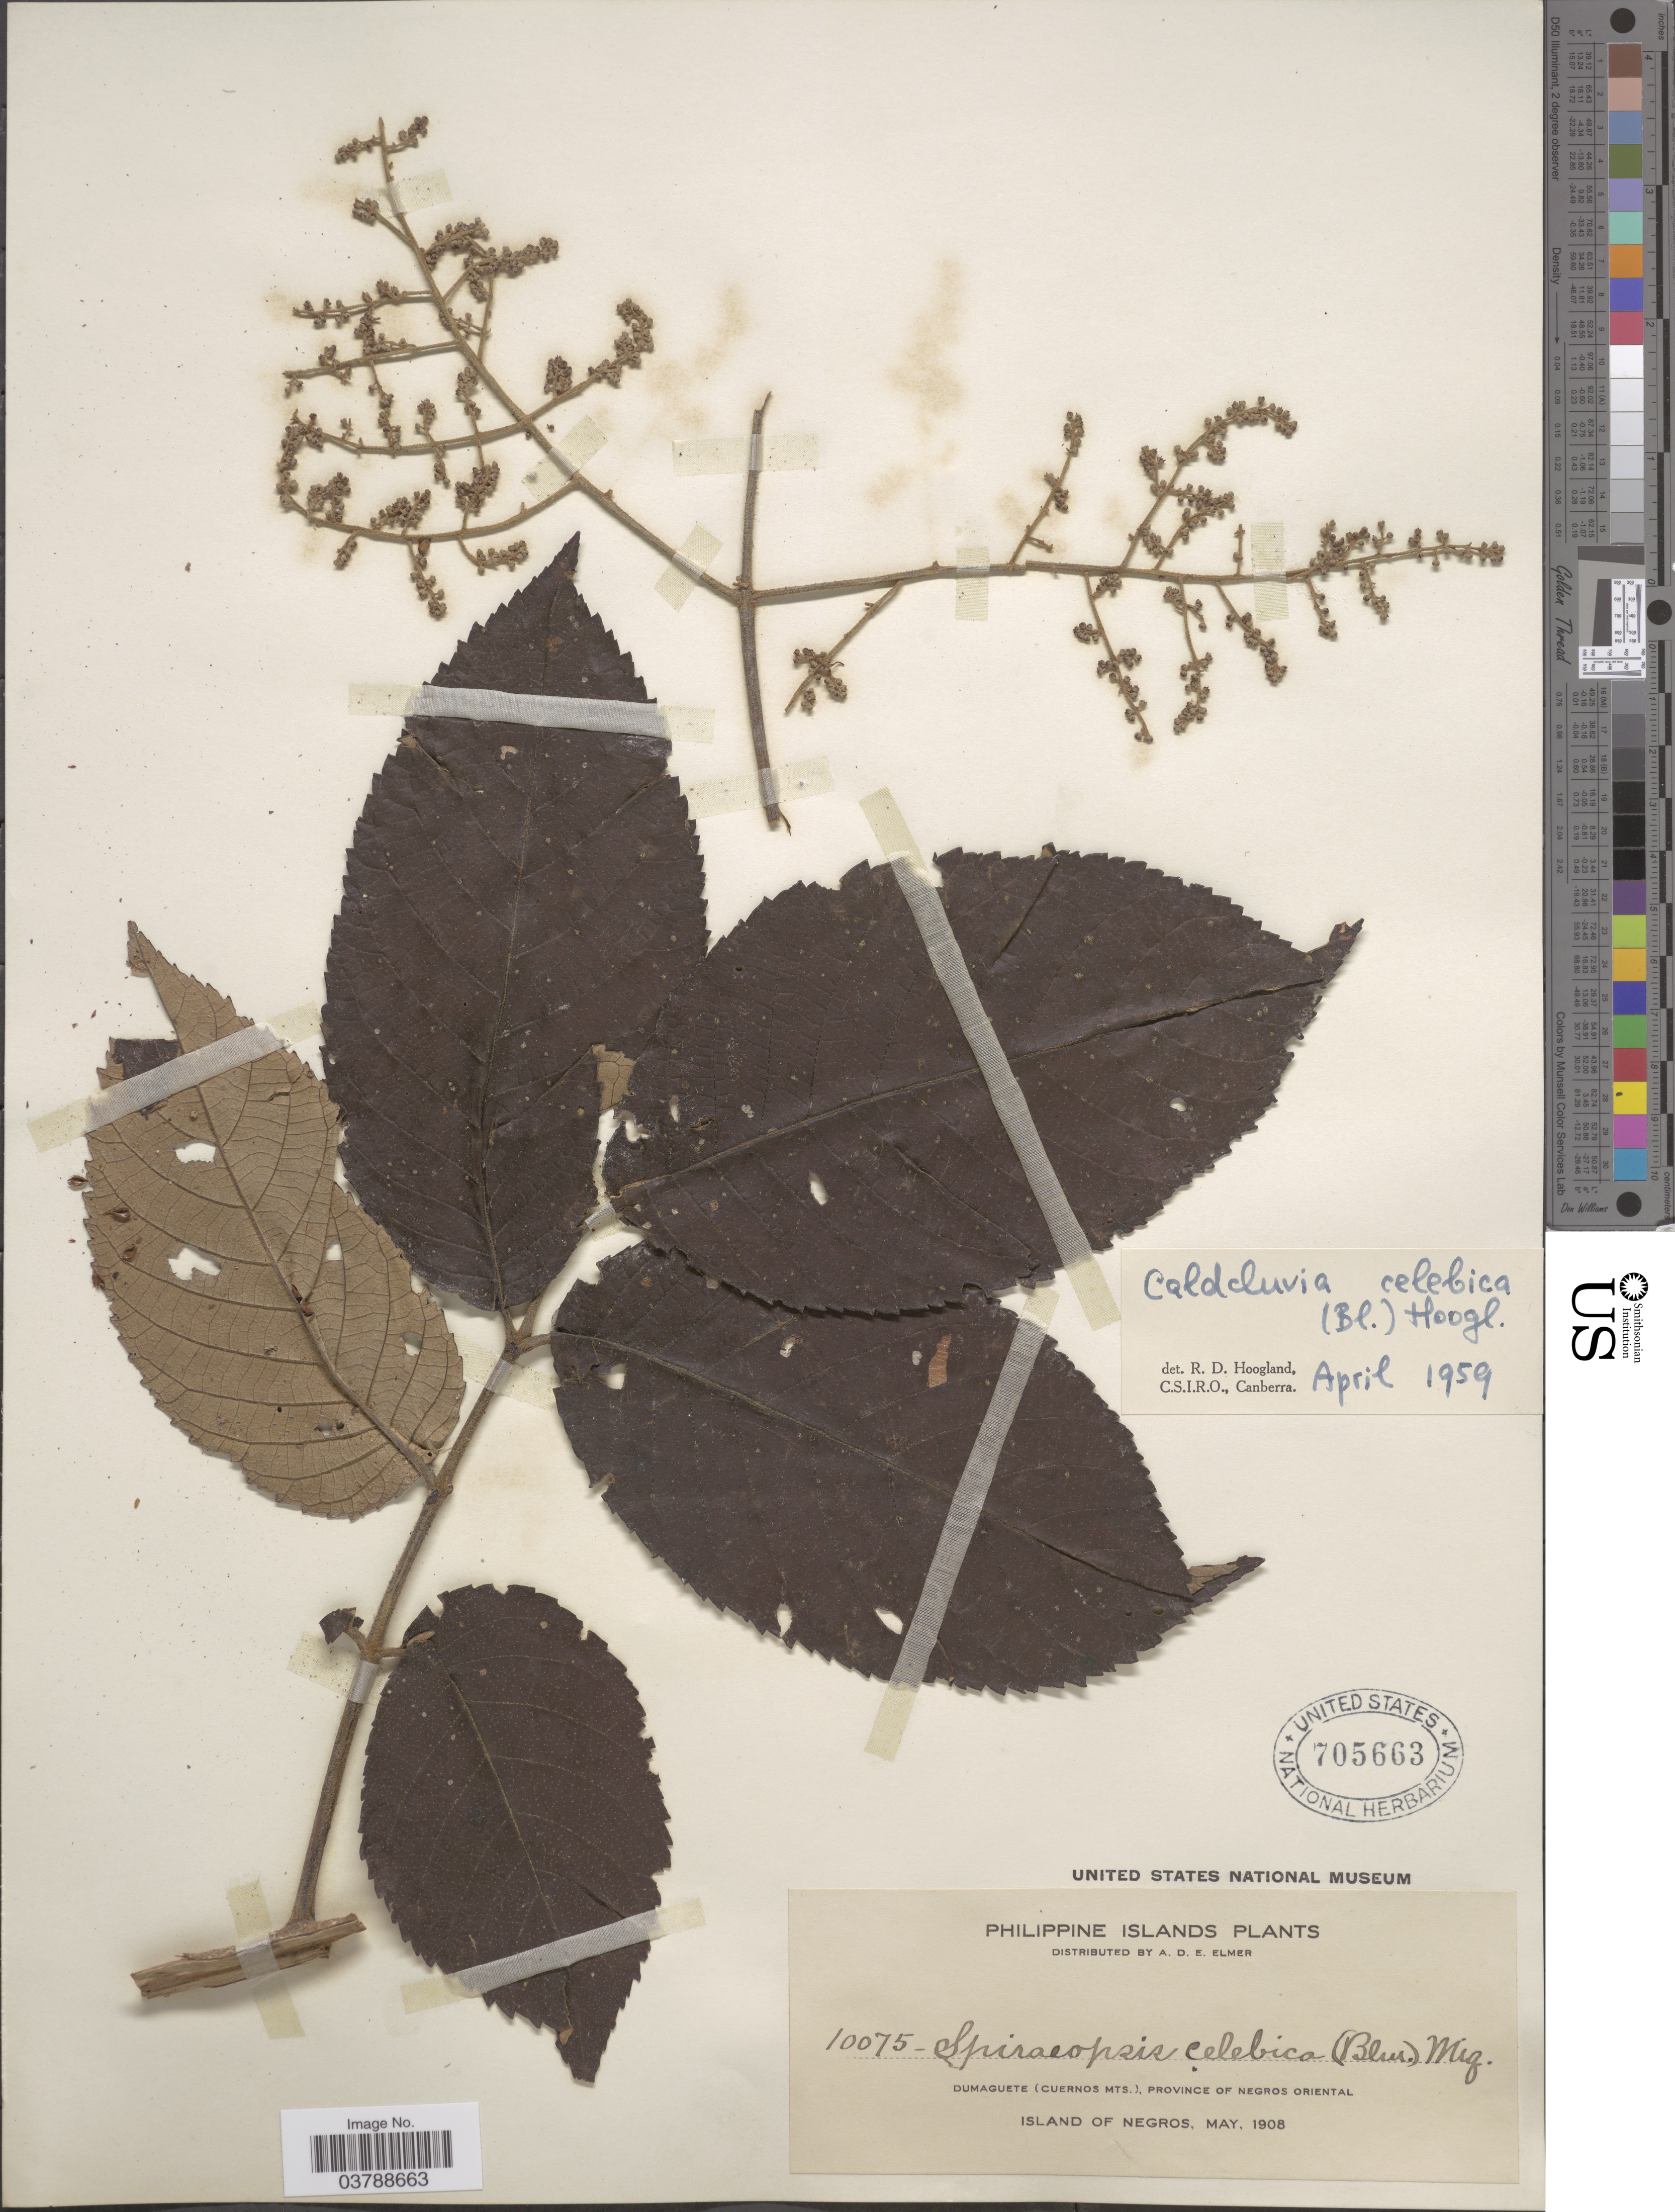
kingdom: Plantae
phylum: Tracheophyta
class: Magnoliopsida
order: Oxalidales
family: Cunoniaceae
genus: Caldcluvia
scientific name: Caldcluvia celebica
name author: (Blume) Hoogland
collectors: A. D. E. Elmer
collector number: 10075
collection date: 1908-05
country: Philippines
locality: Philippine Islands. Dumaguete ( Cuernos Mts.), Province of Negros Oriental. Island of Negros.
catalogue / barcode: US 705663